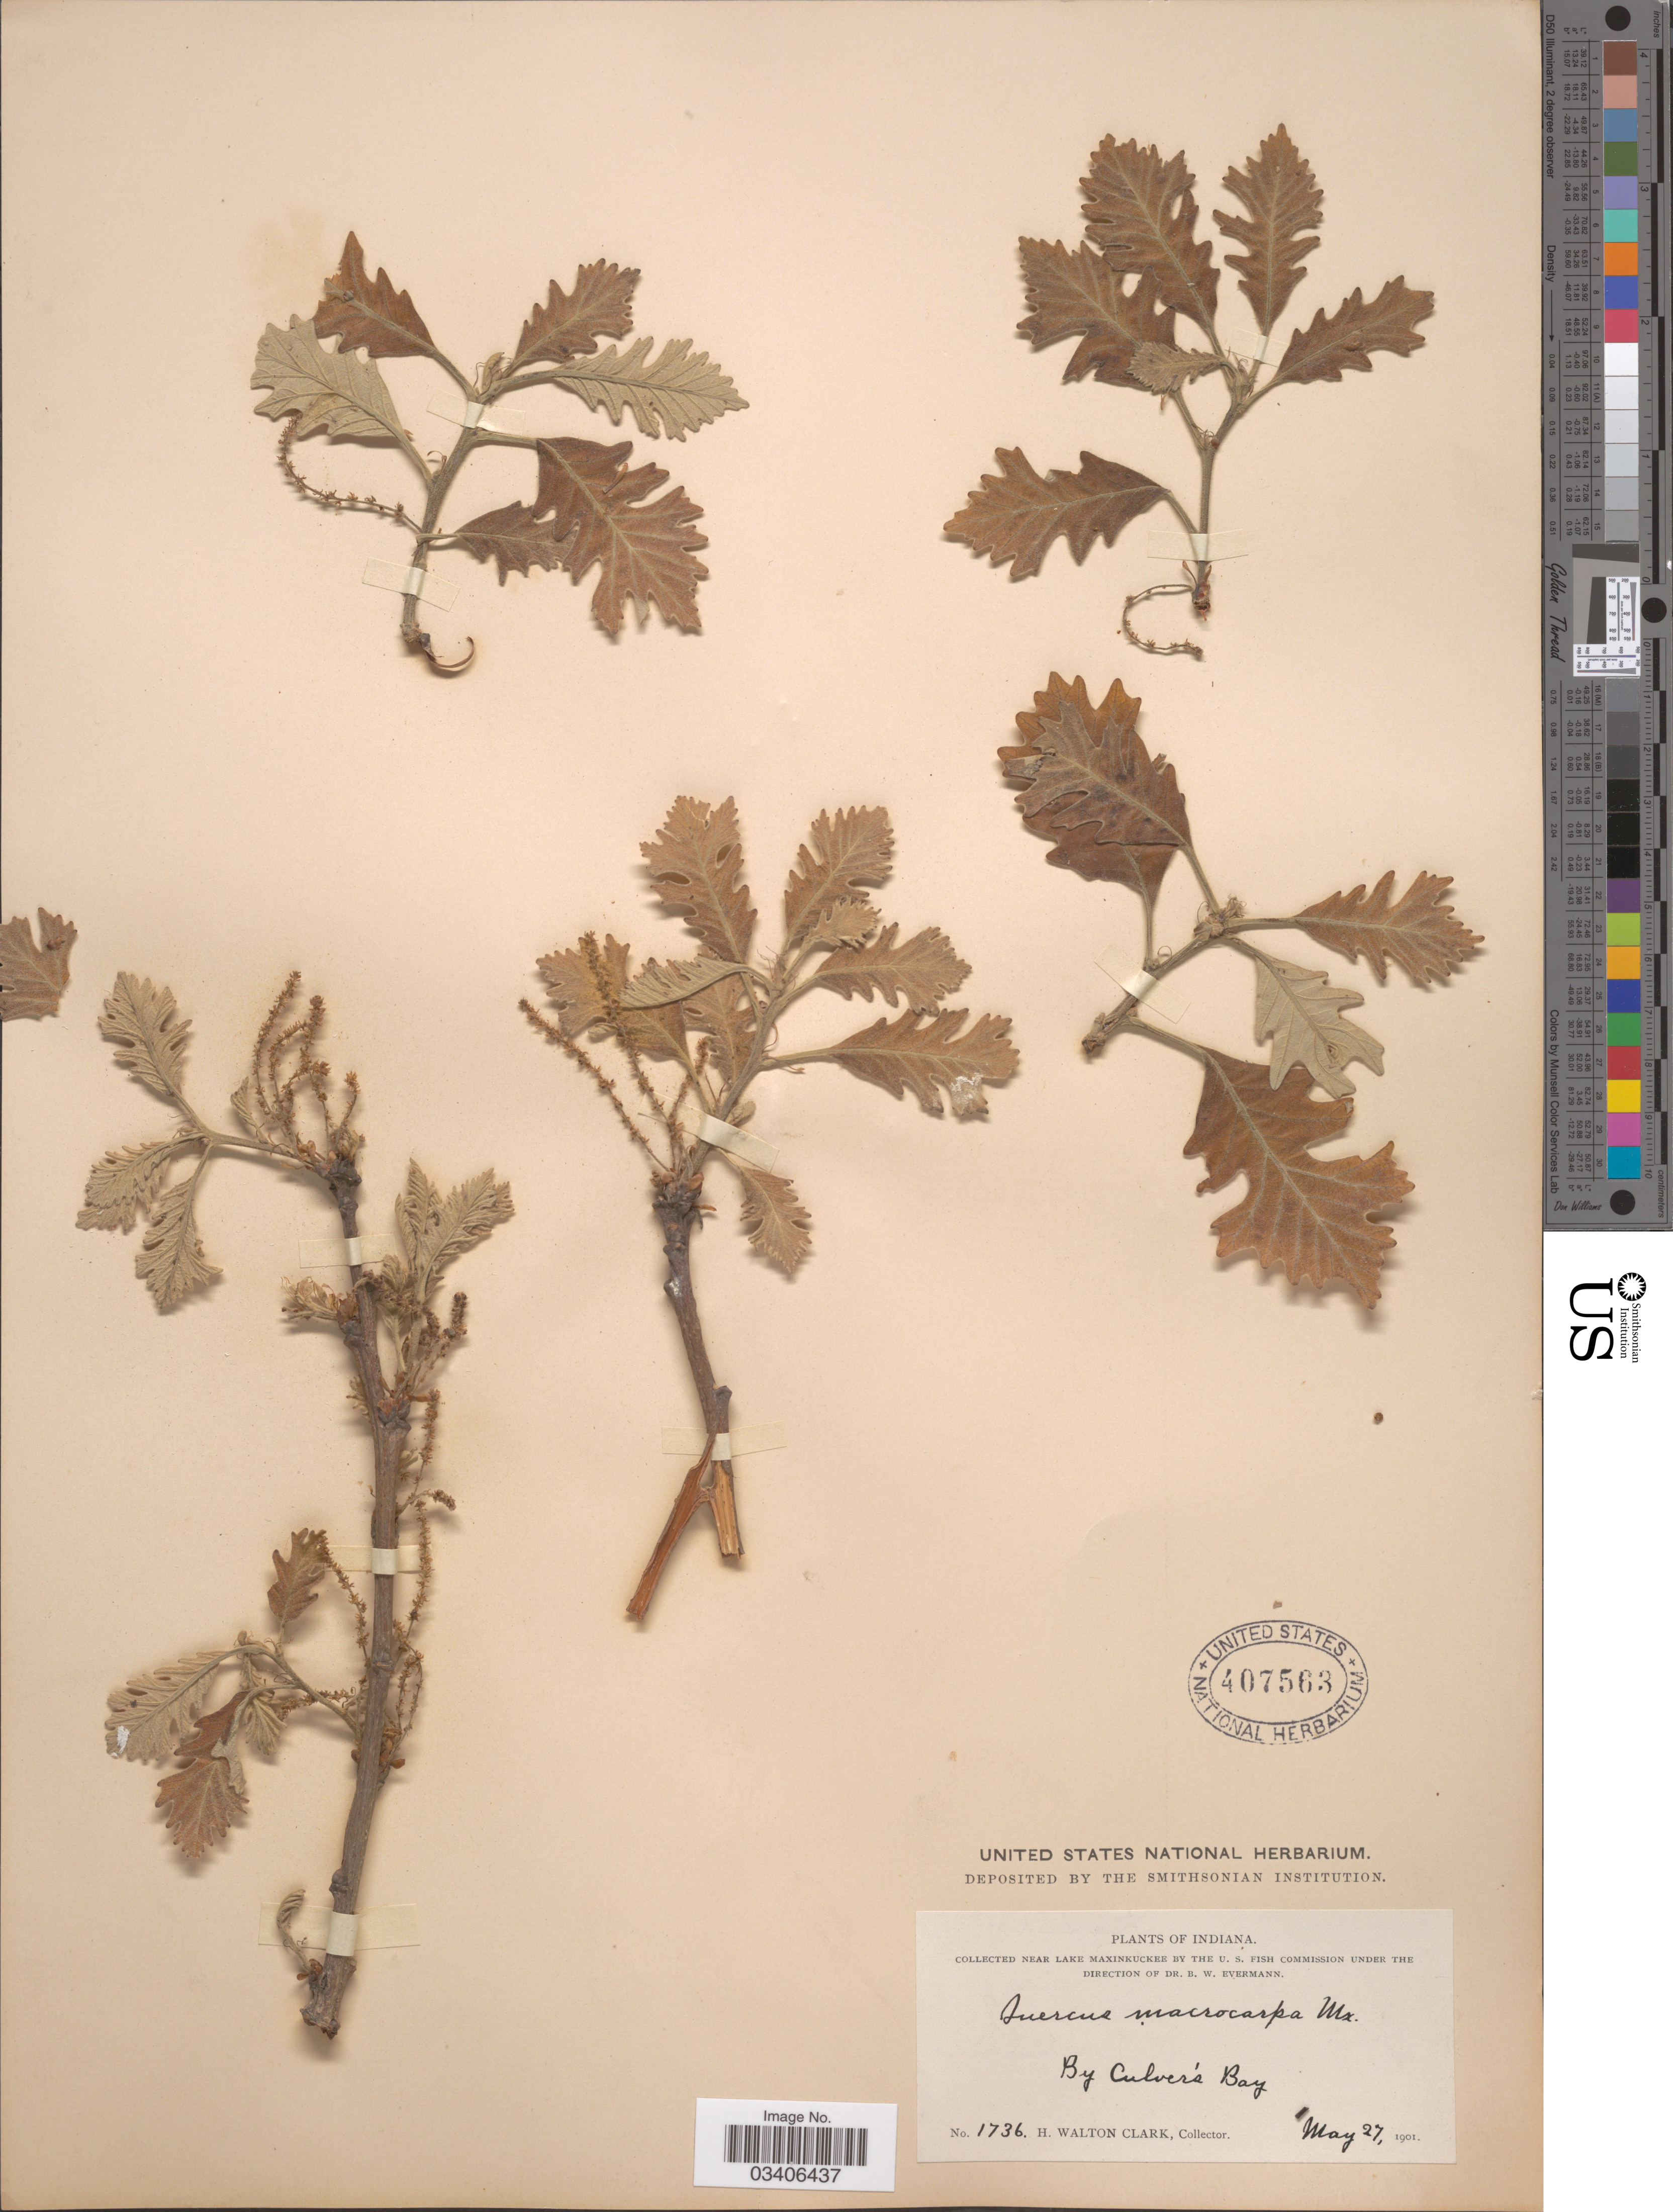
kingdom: Plantae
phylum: Tracheophyta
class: Magnoliopsida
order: Fagales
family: Fagaceae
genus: Quercus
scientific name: Quercus macrocarpa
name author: Michx.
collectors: H. W. Clark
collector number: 1736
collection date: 1901-05-27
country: United States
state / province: Indiana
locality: Near Lake Maxinkuckee. By Culver's Bay.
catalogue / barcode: US 407563